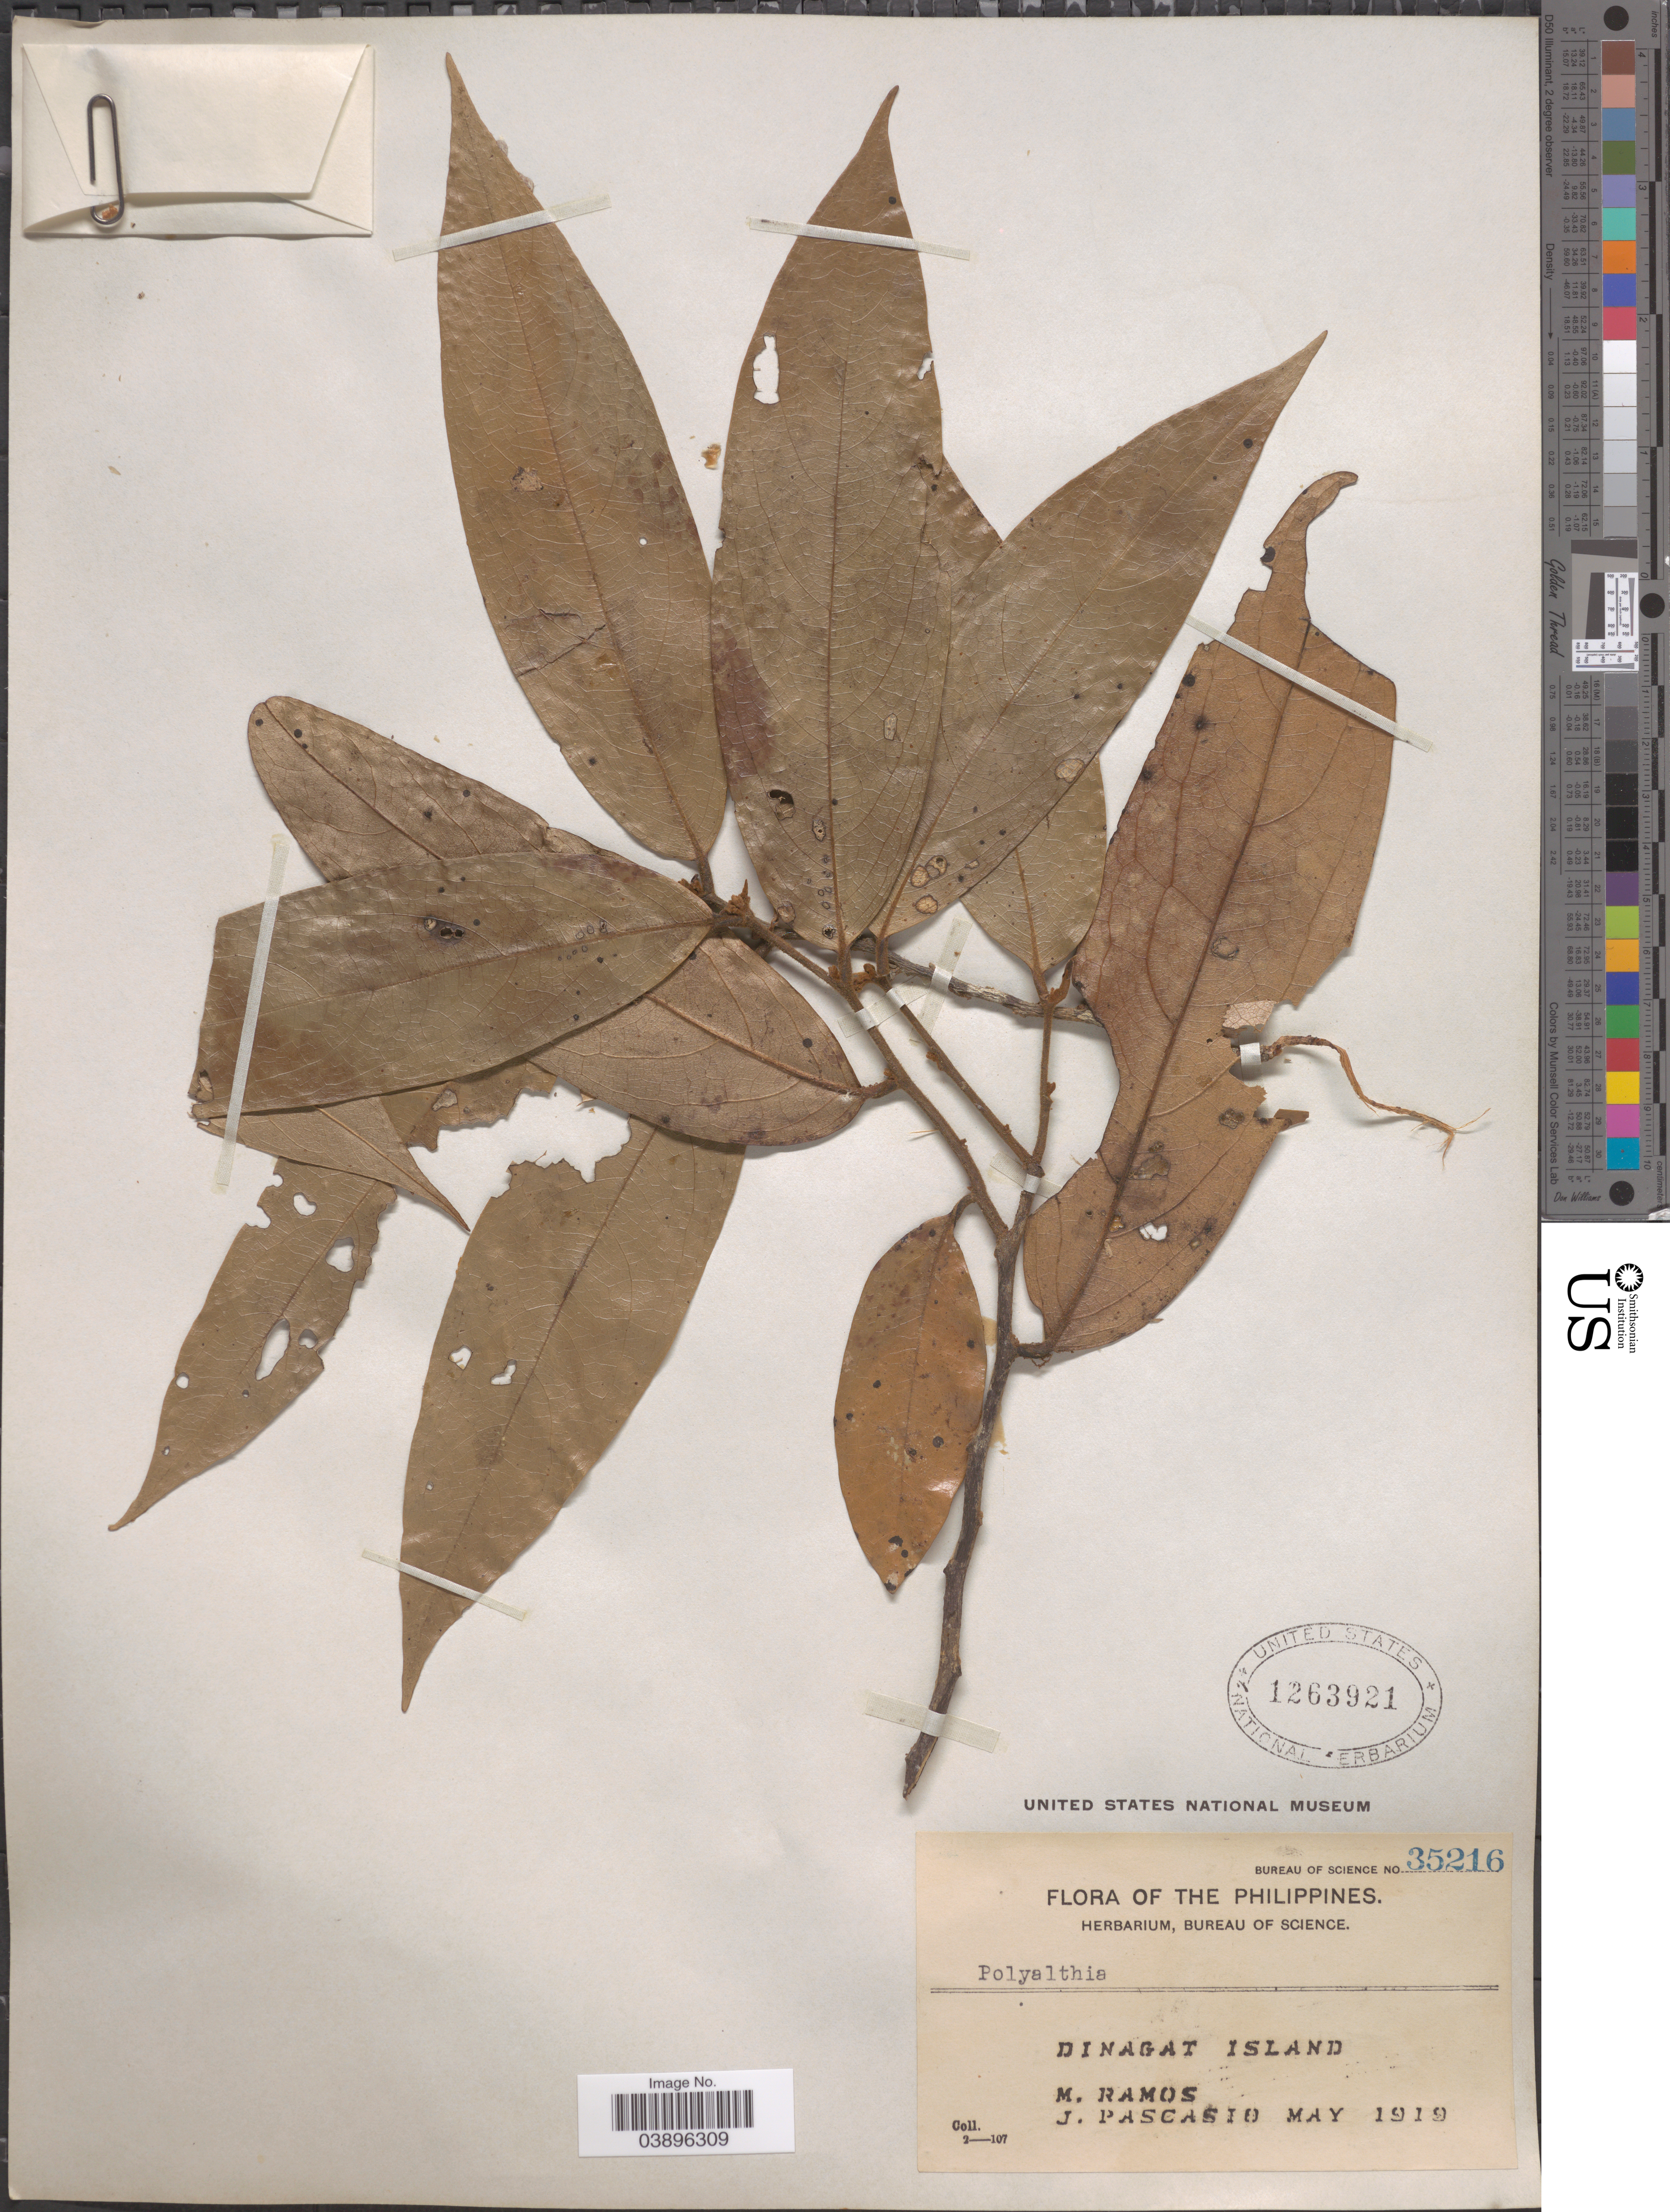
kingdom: Plantae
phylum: Tracheophyta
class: Magnoliopsida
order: Magnoliales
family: Annonaceae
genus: Polyalthia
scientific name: Polyalthia sp.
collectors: M. Ramos & J. Pascasio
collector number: Bureau of Science 35216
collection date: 1919-05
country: Philippines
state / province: Caraga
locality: Dinagat Island.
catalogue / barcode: US 1263921